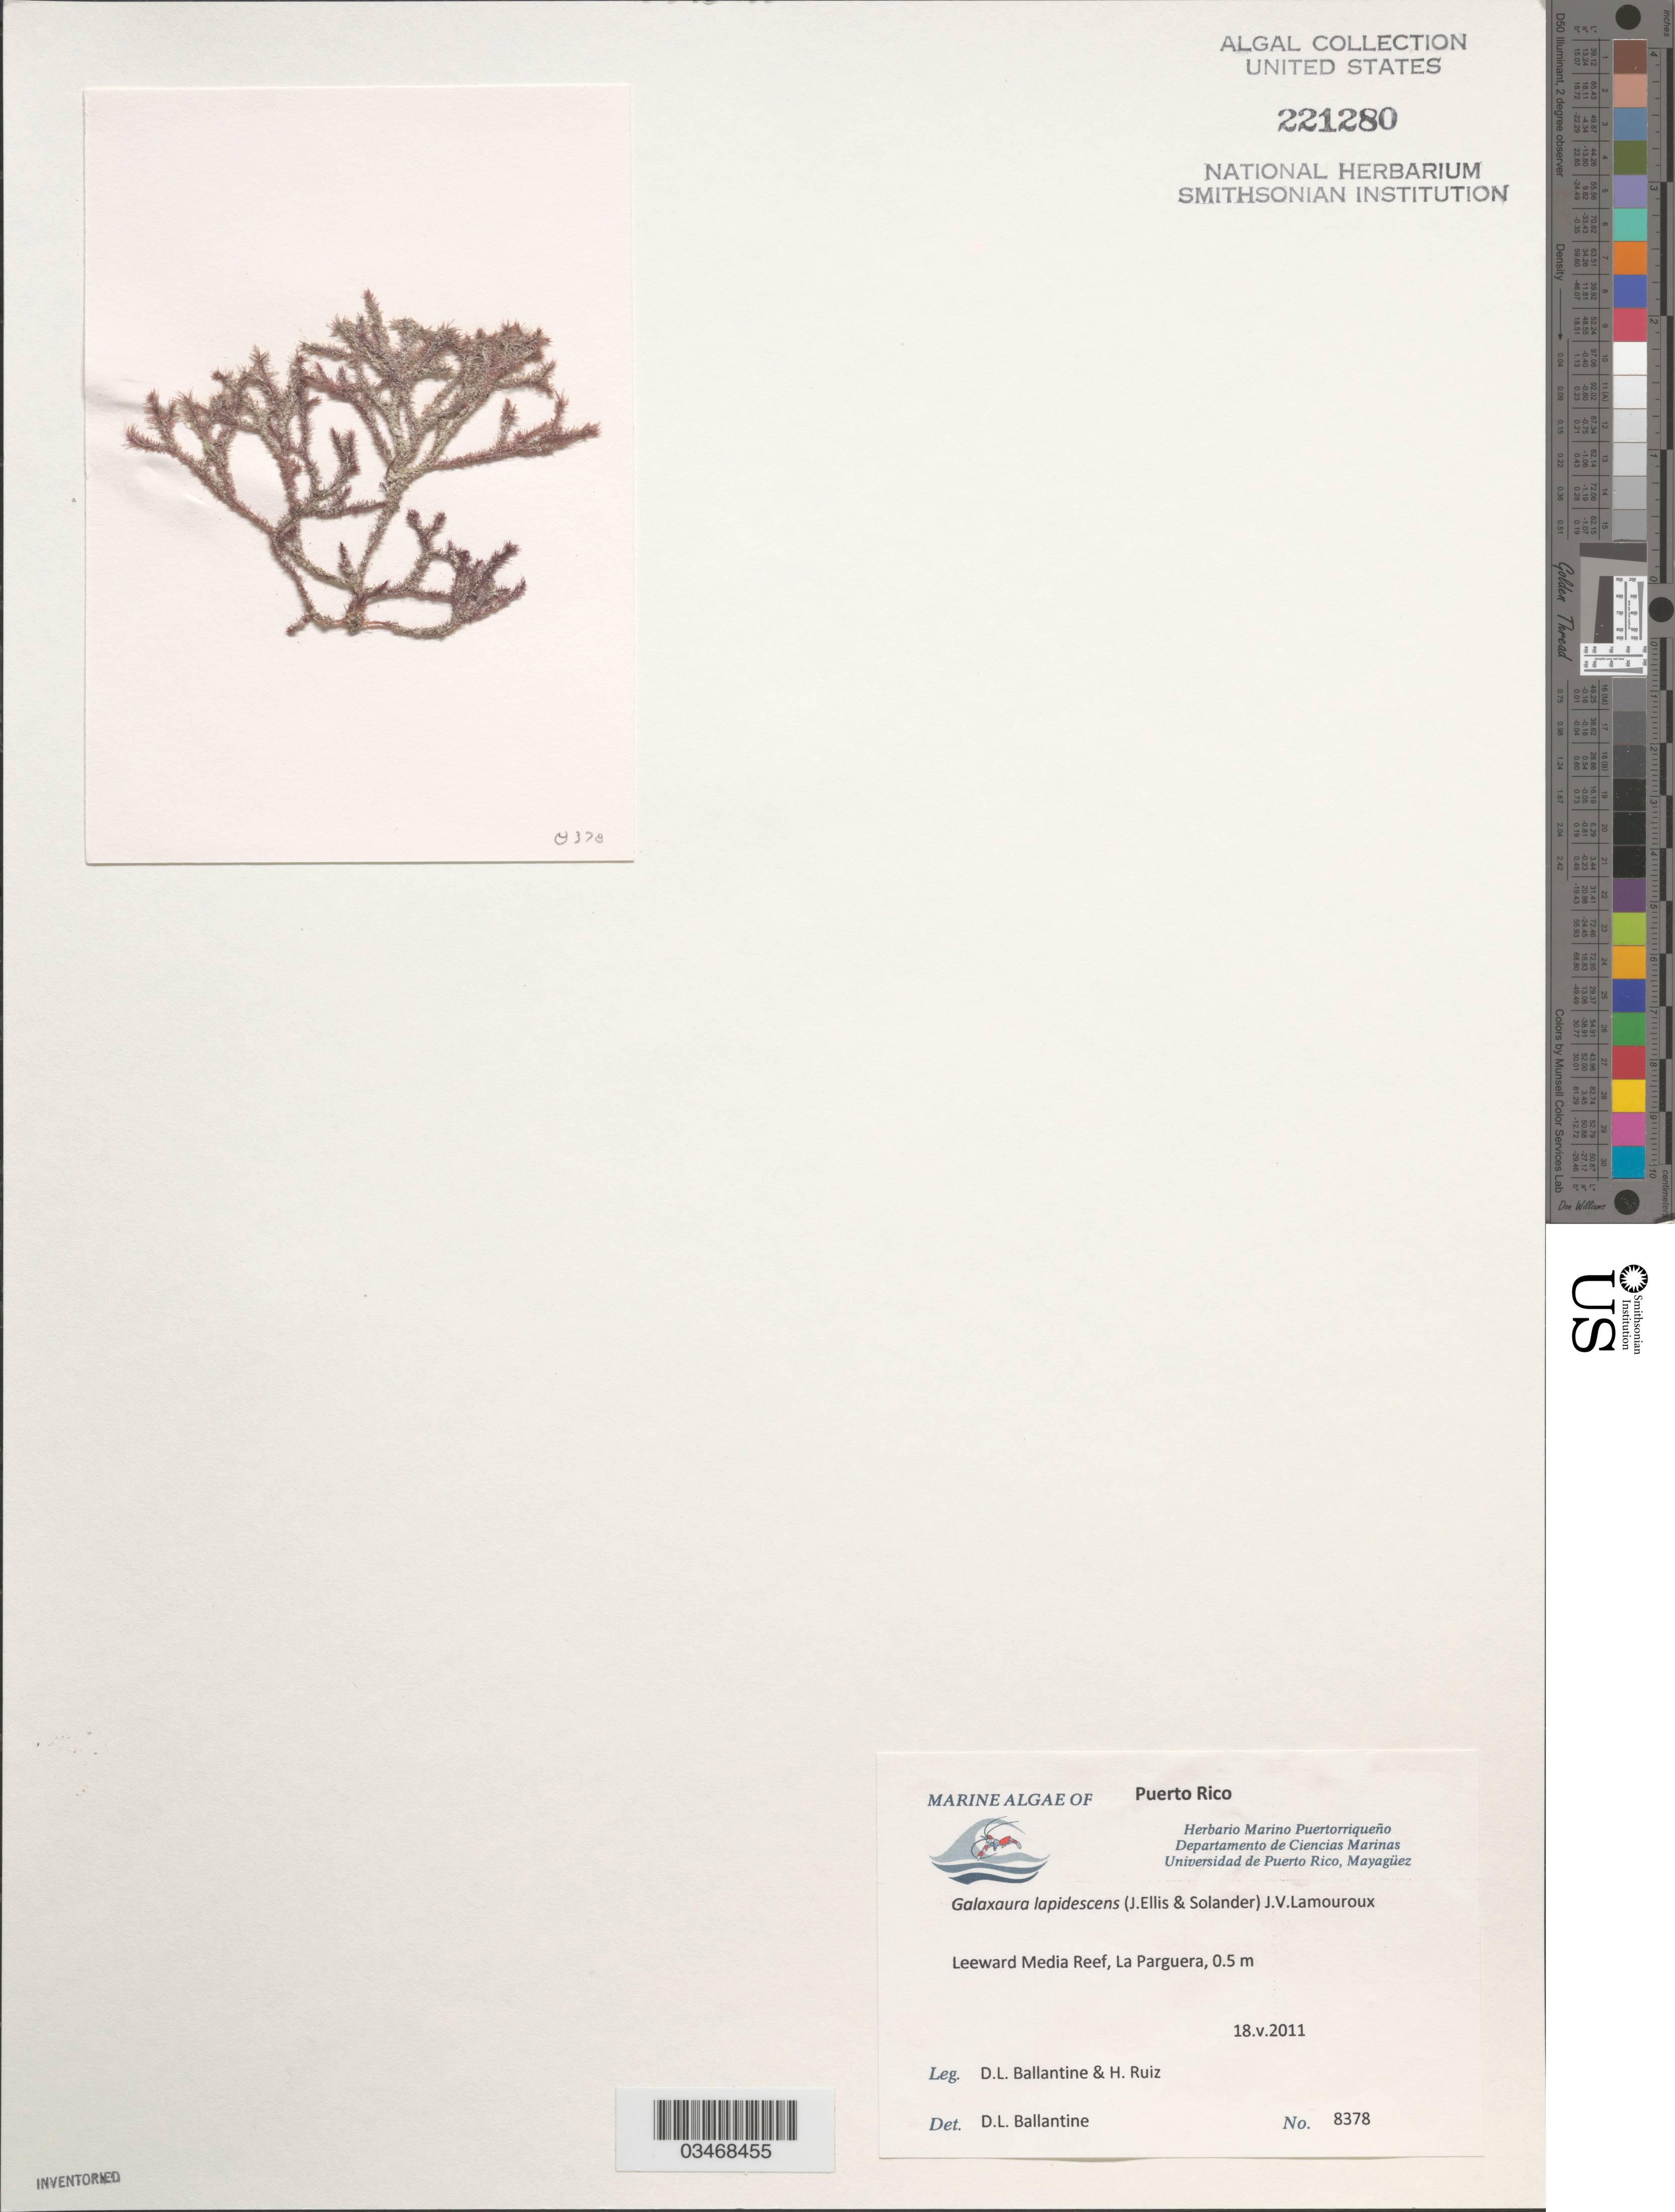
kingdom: Plantae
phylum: Rhodophyta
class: Florideophyceae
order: Nemaliales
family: Galaxauraceae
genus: Galaxaura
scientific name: Galaxaura rugosa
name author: (Ellis & Sol.) J.V.Lamouroux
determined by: Algae name updating Project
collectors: D.L. Ballantine & H. Ruiz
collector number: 8378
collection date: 2011-05-18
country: Puerto Rico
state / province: Lajas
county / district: La Parguera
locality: Leeward Media Reef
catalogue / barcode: US 221280